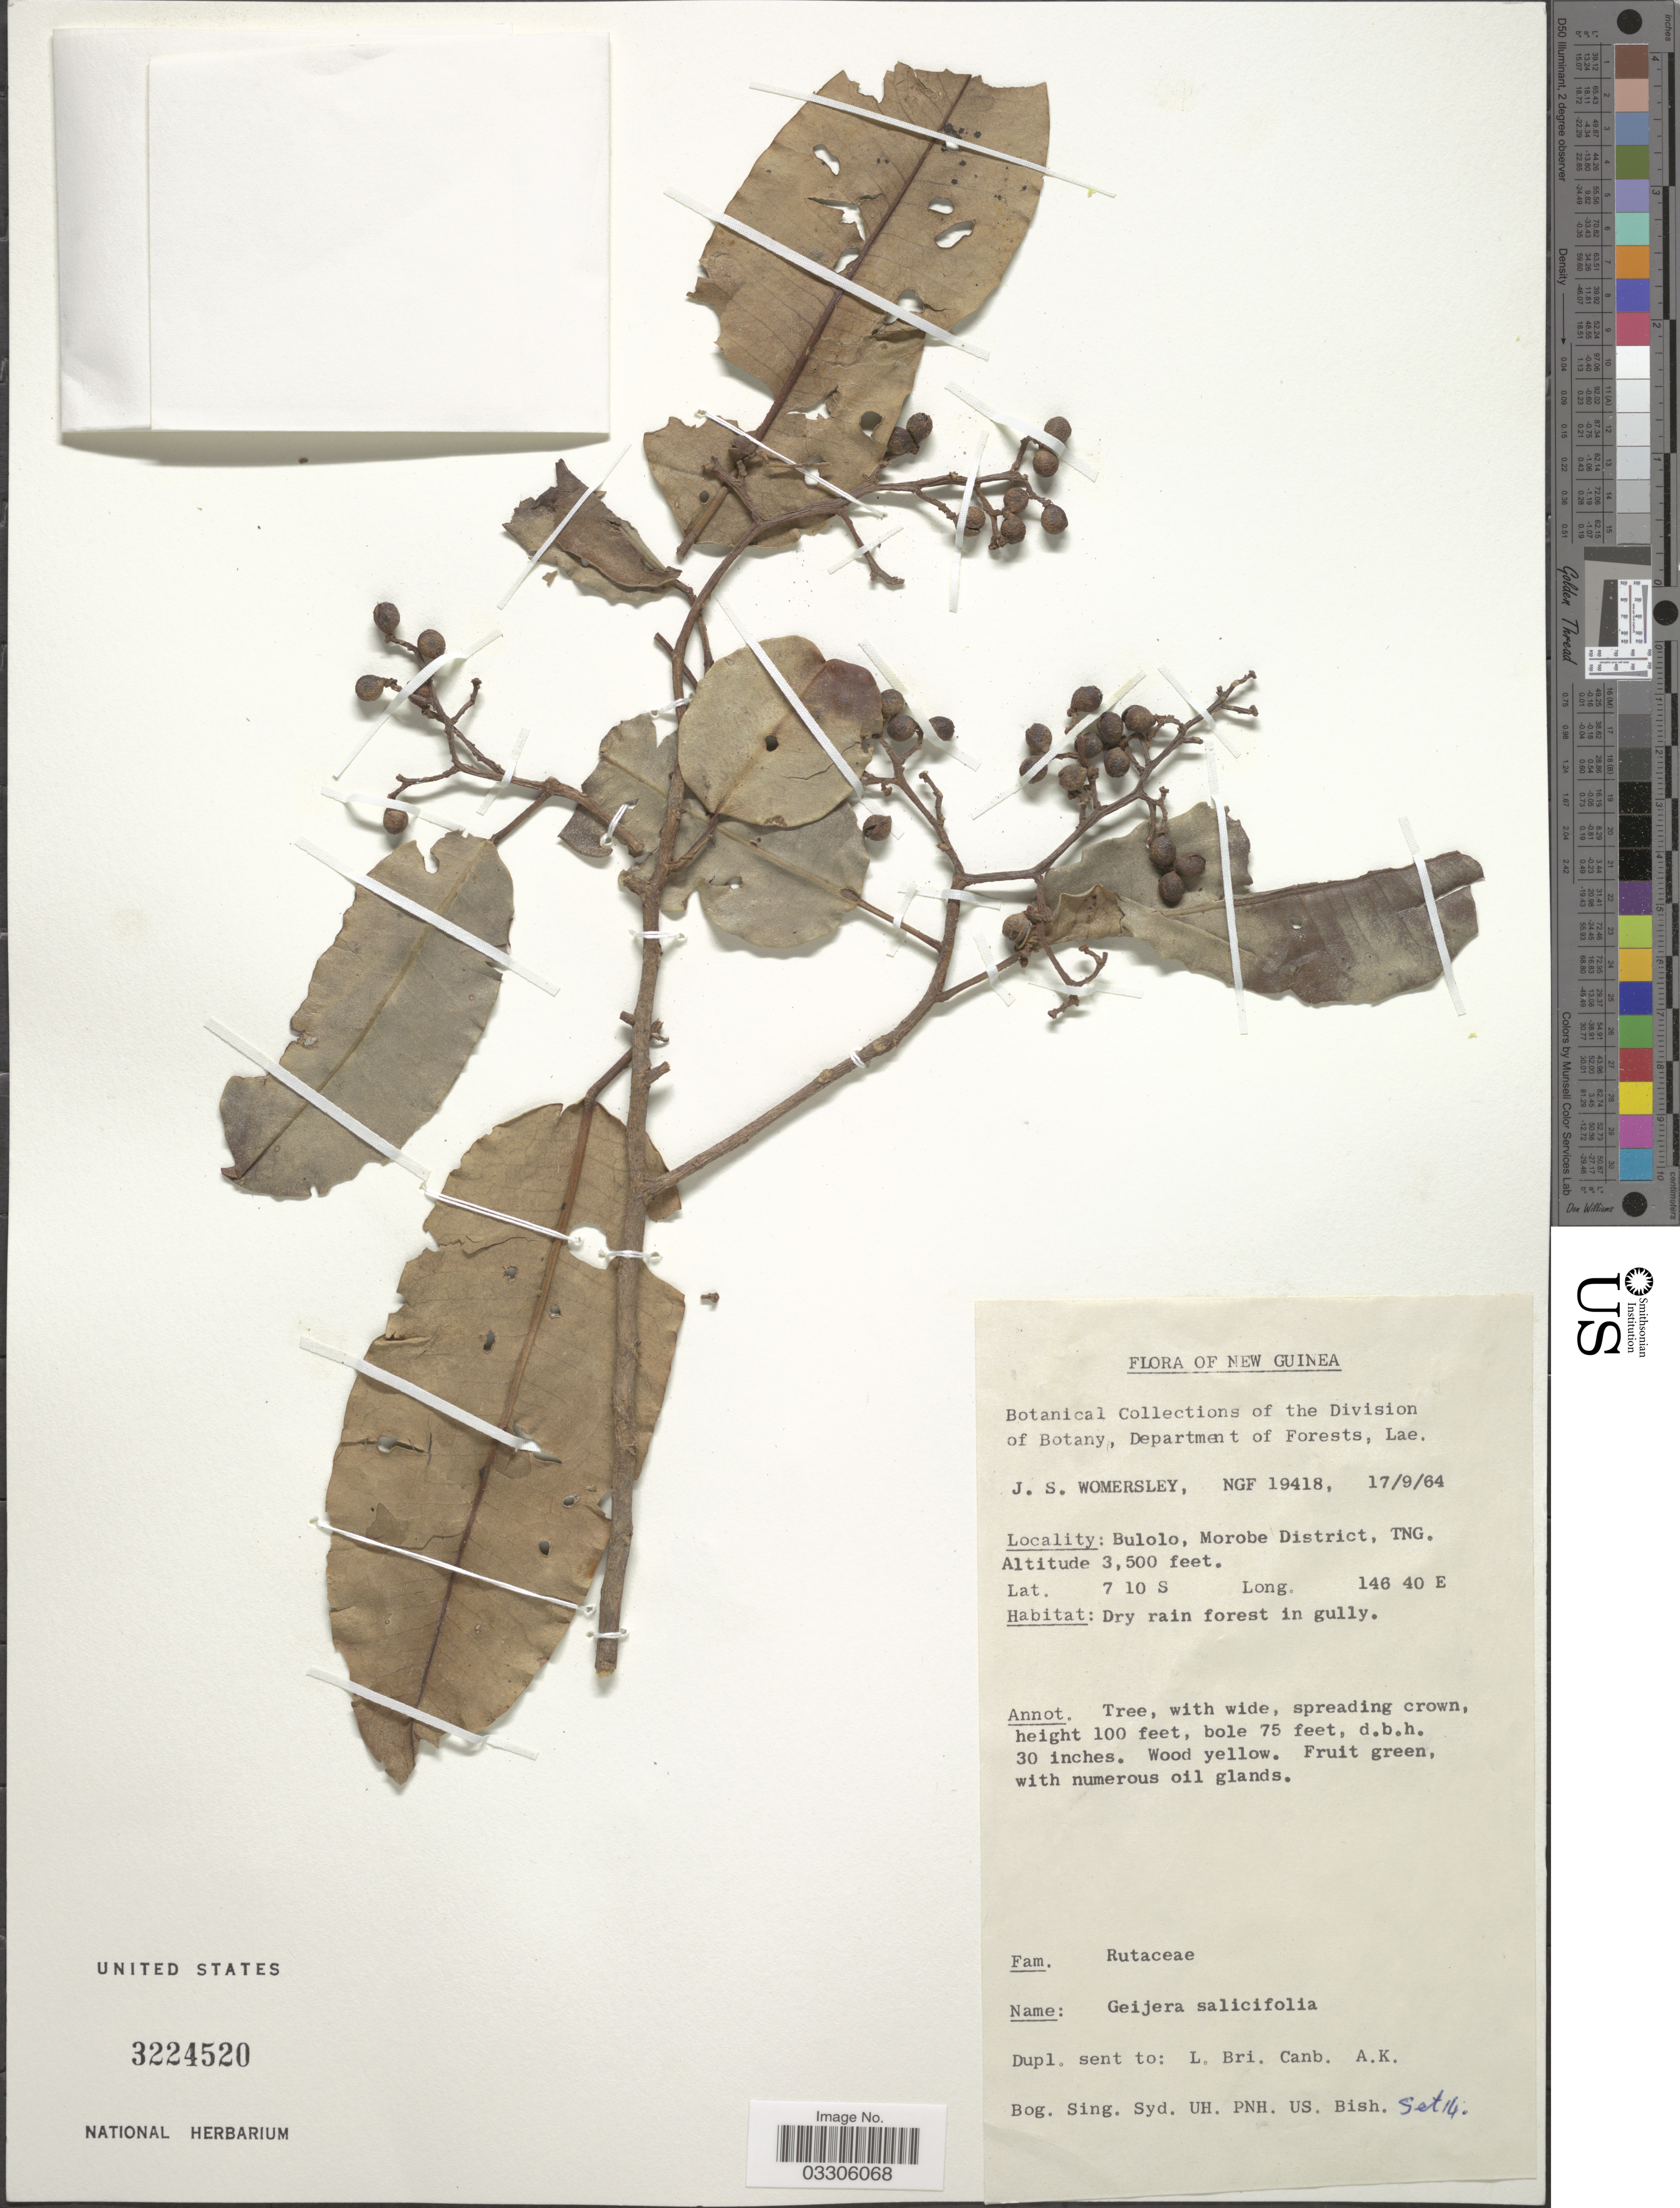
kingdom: Plantae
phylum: Tracheophyta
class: Magnoliopsida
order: Sapindales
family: Rutaceae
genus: Geijera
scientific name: Geijera salicifolia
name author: Schott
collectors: J. S. Womersley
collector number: NGF 19418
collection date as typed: Transcribed d/m/y: 17/9/64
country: Papua New Guinea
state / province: Morobe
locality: New Guinea. Bulolo, Morobe District, TNG.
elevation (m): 1067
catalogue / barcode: US 3224520